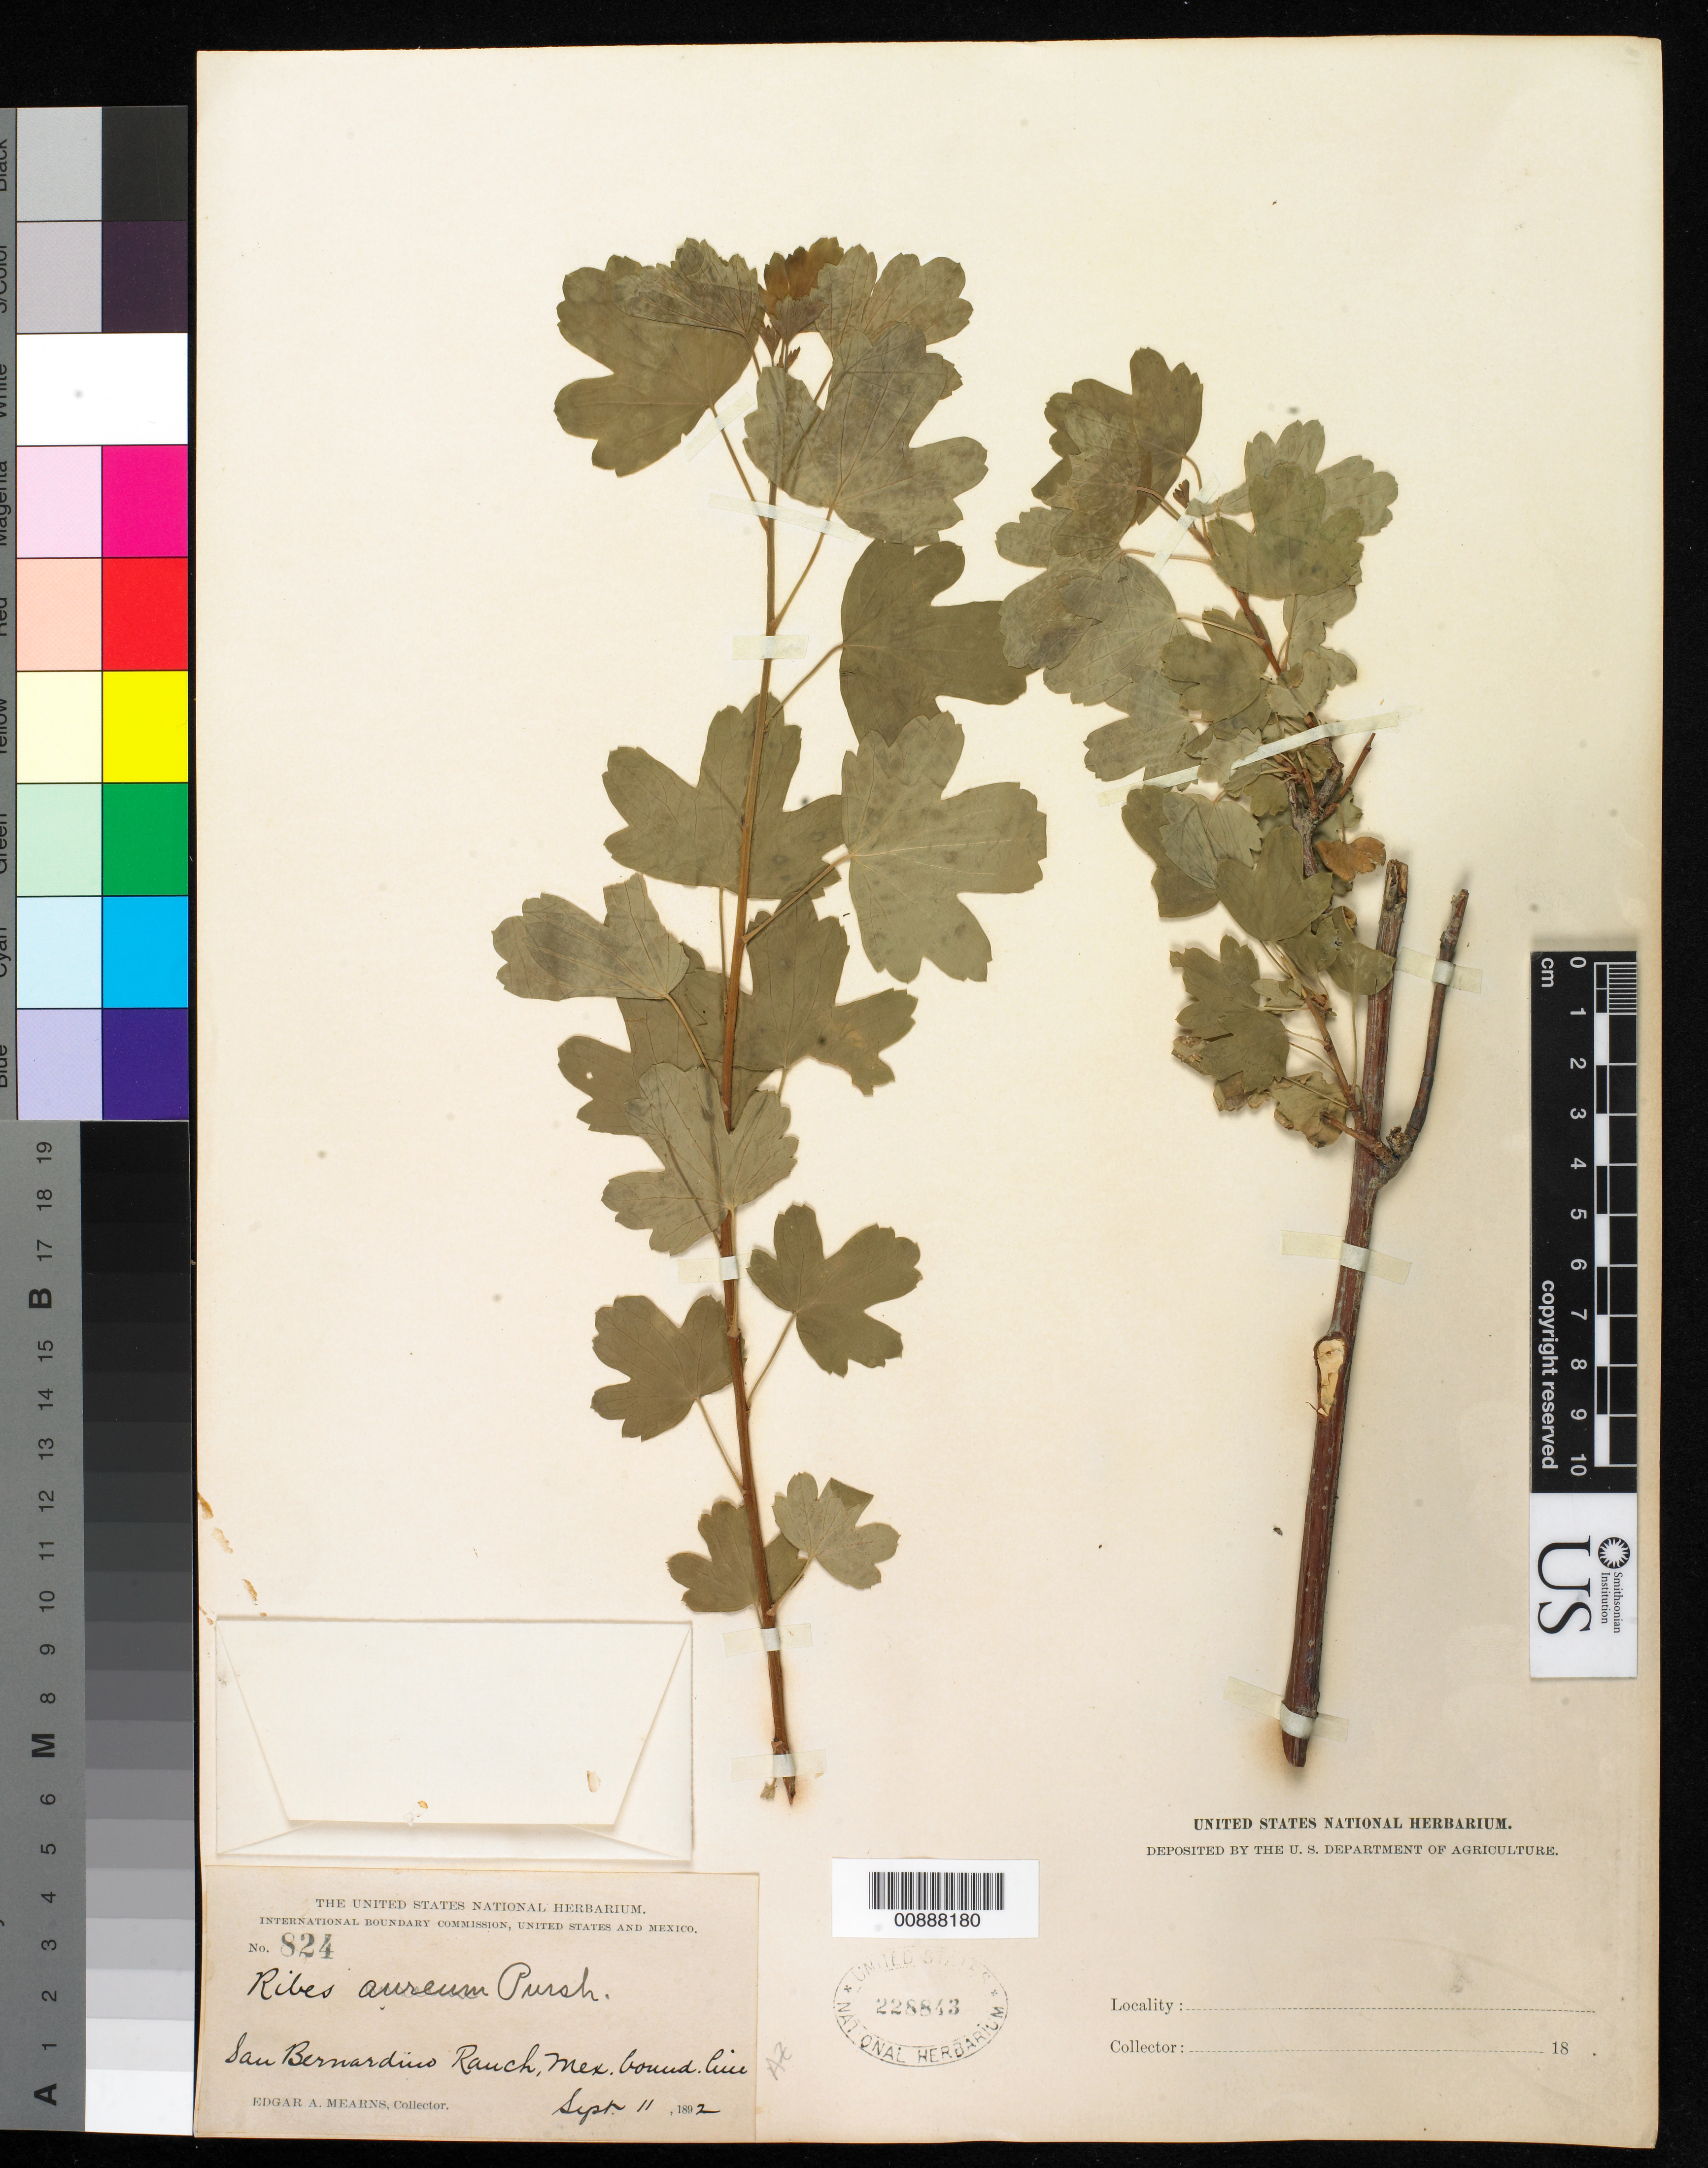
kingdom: Plantae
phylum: Tracheophyta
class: Magnoliopsida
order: Saxifragales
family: Grossulariaceae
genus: Ribes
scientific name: Ribes aureum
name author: Pursh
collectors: E. A. Mearns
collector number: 824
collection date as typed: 11 Sep 1892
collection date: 1892-09-11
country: United States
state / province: Arizona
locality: San Bernardino Ranch, Mexican Boundary Line.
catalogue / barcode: US 228843